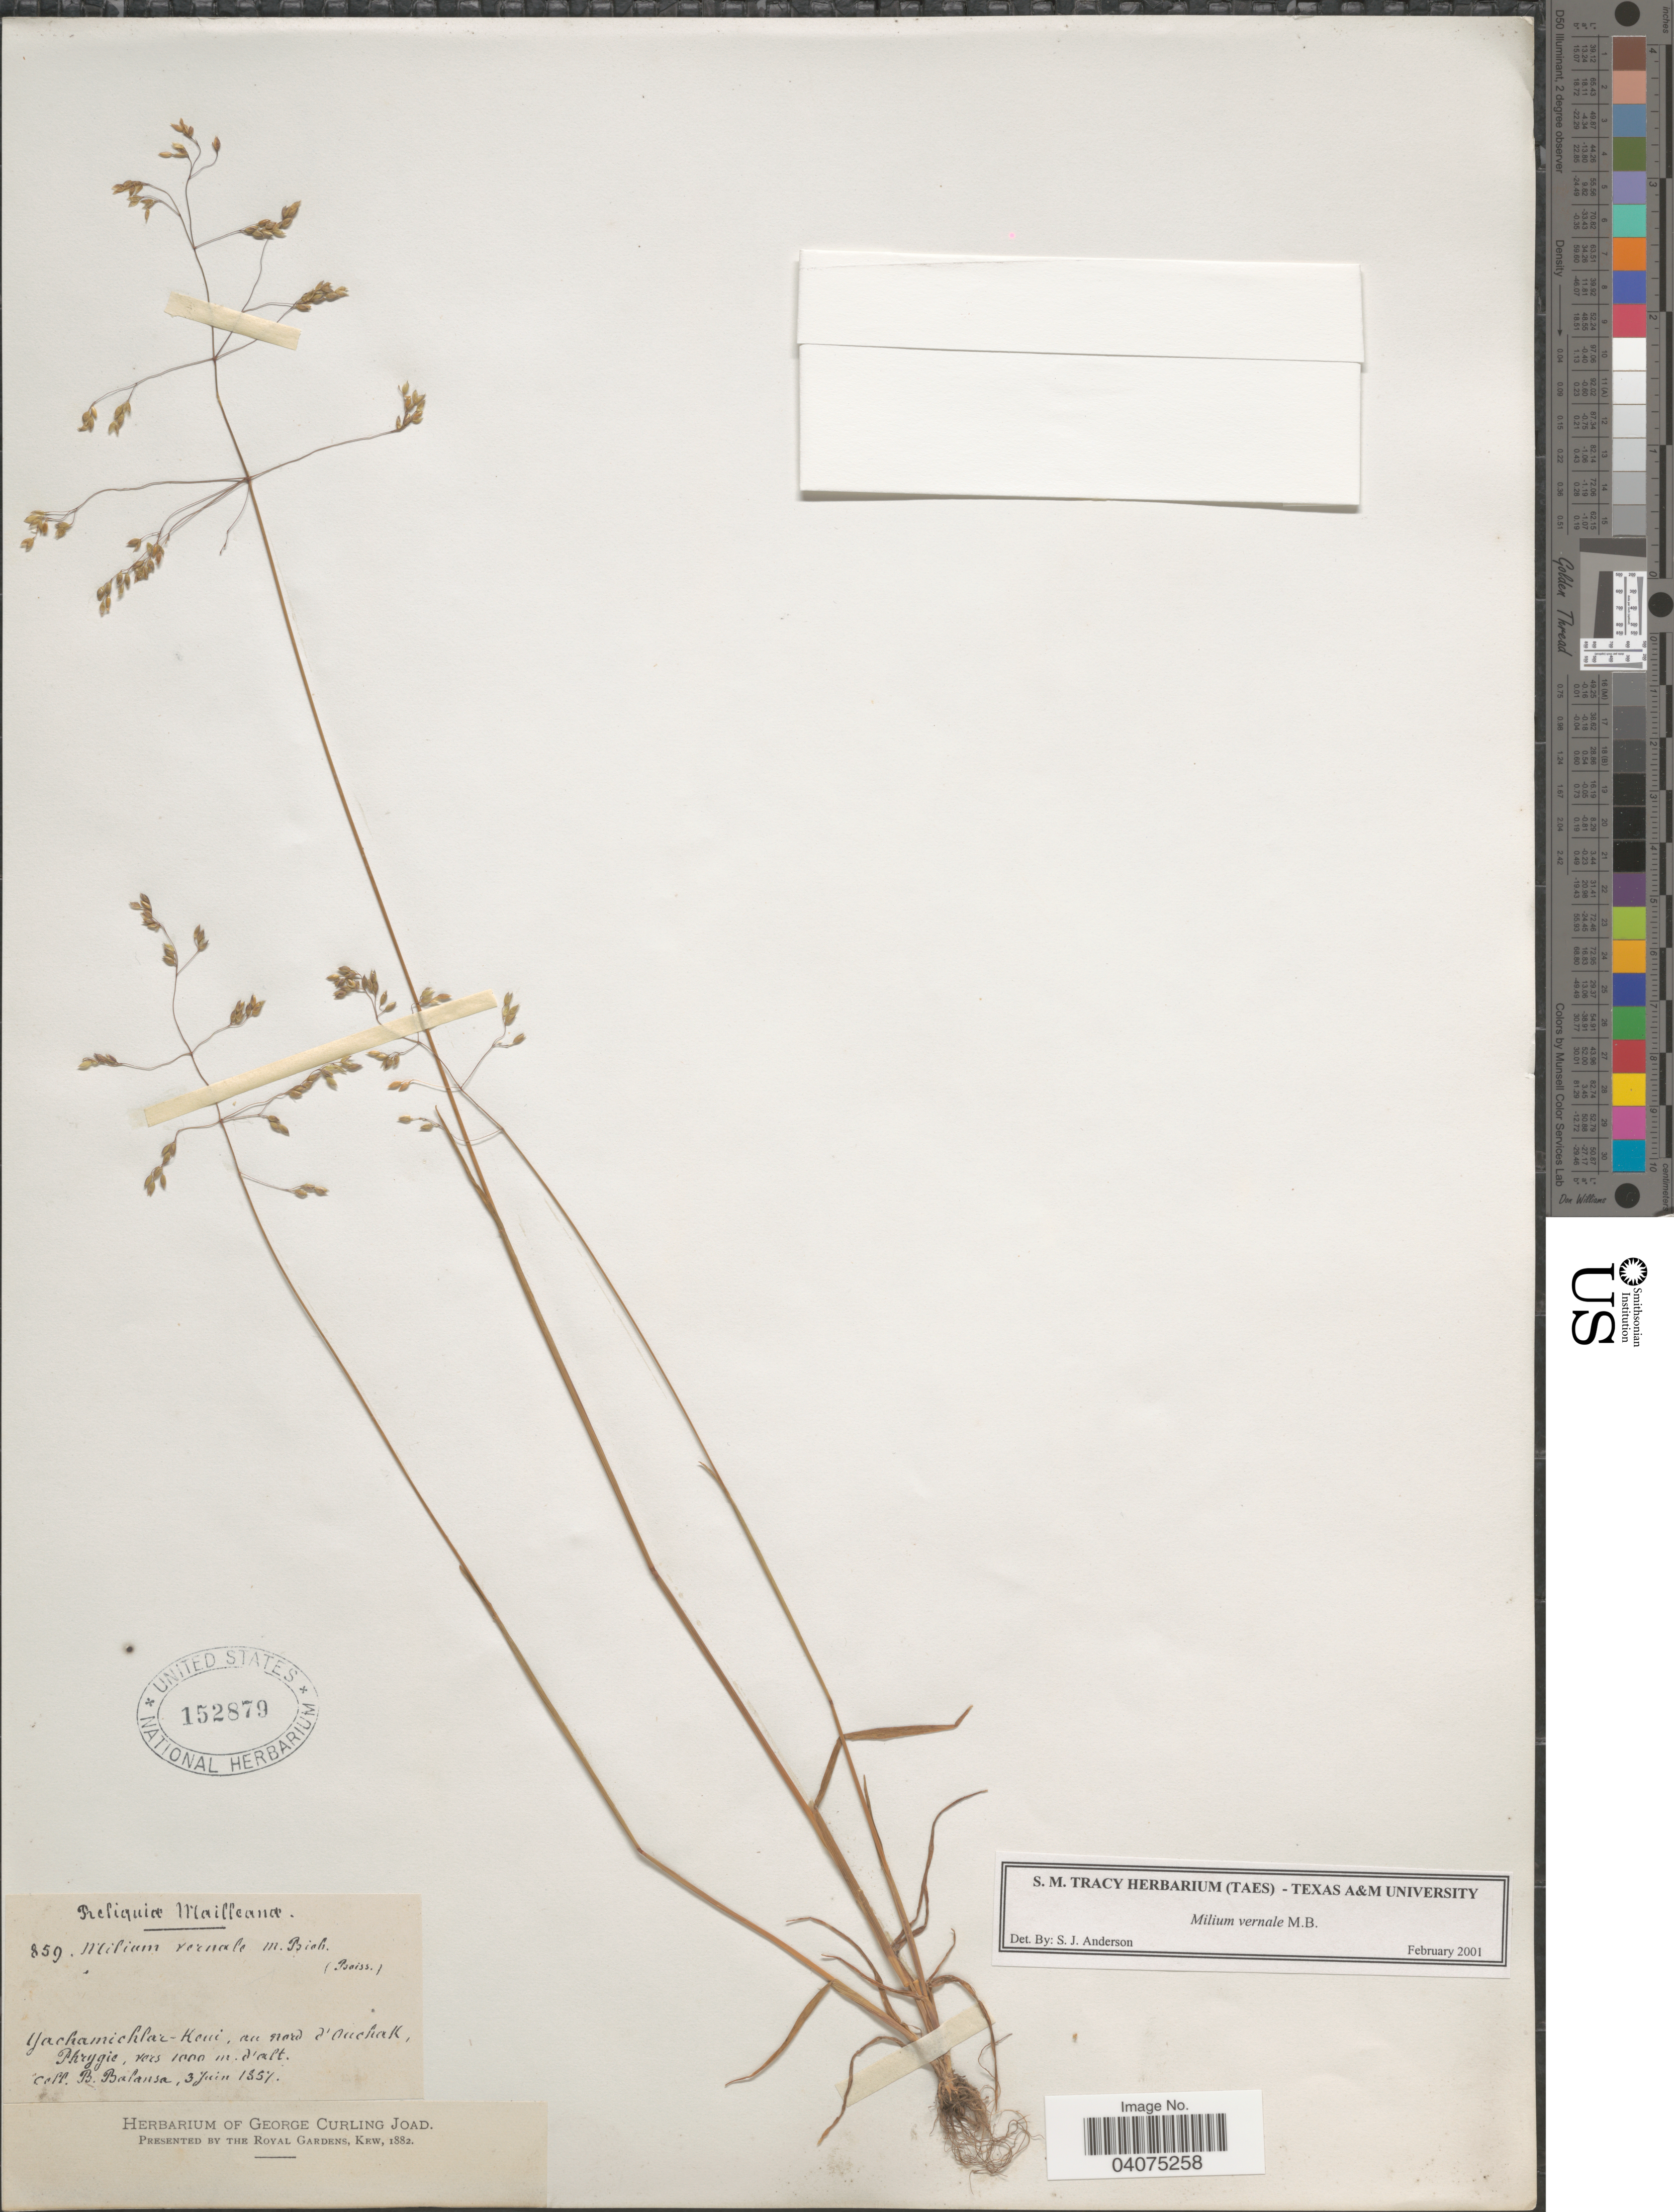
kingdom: Plantae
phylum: Tracheophyta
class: Liliopsida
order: Poales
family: Poaceae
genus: Milium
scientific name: Milium vernale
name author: M. Bieb.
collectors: B. Balansa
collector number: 859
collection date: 1857-06-03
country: Turkey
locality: Yachamichlar-Koni, au nord d'Ouchak, Phrygie.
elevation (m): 1000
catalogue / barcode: US 152879